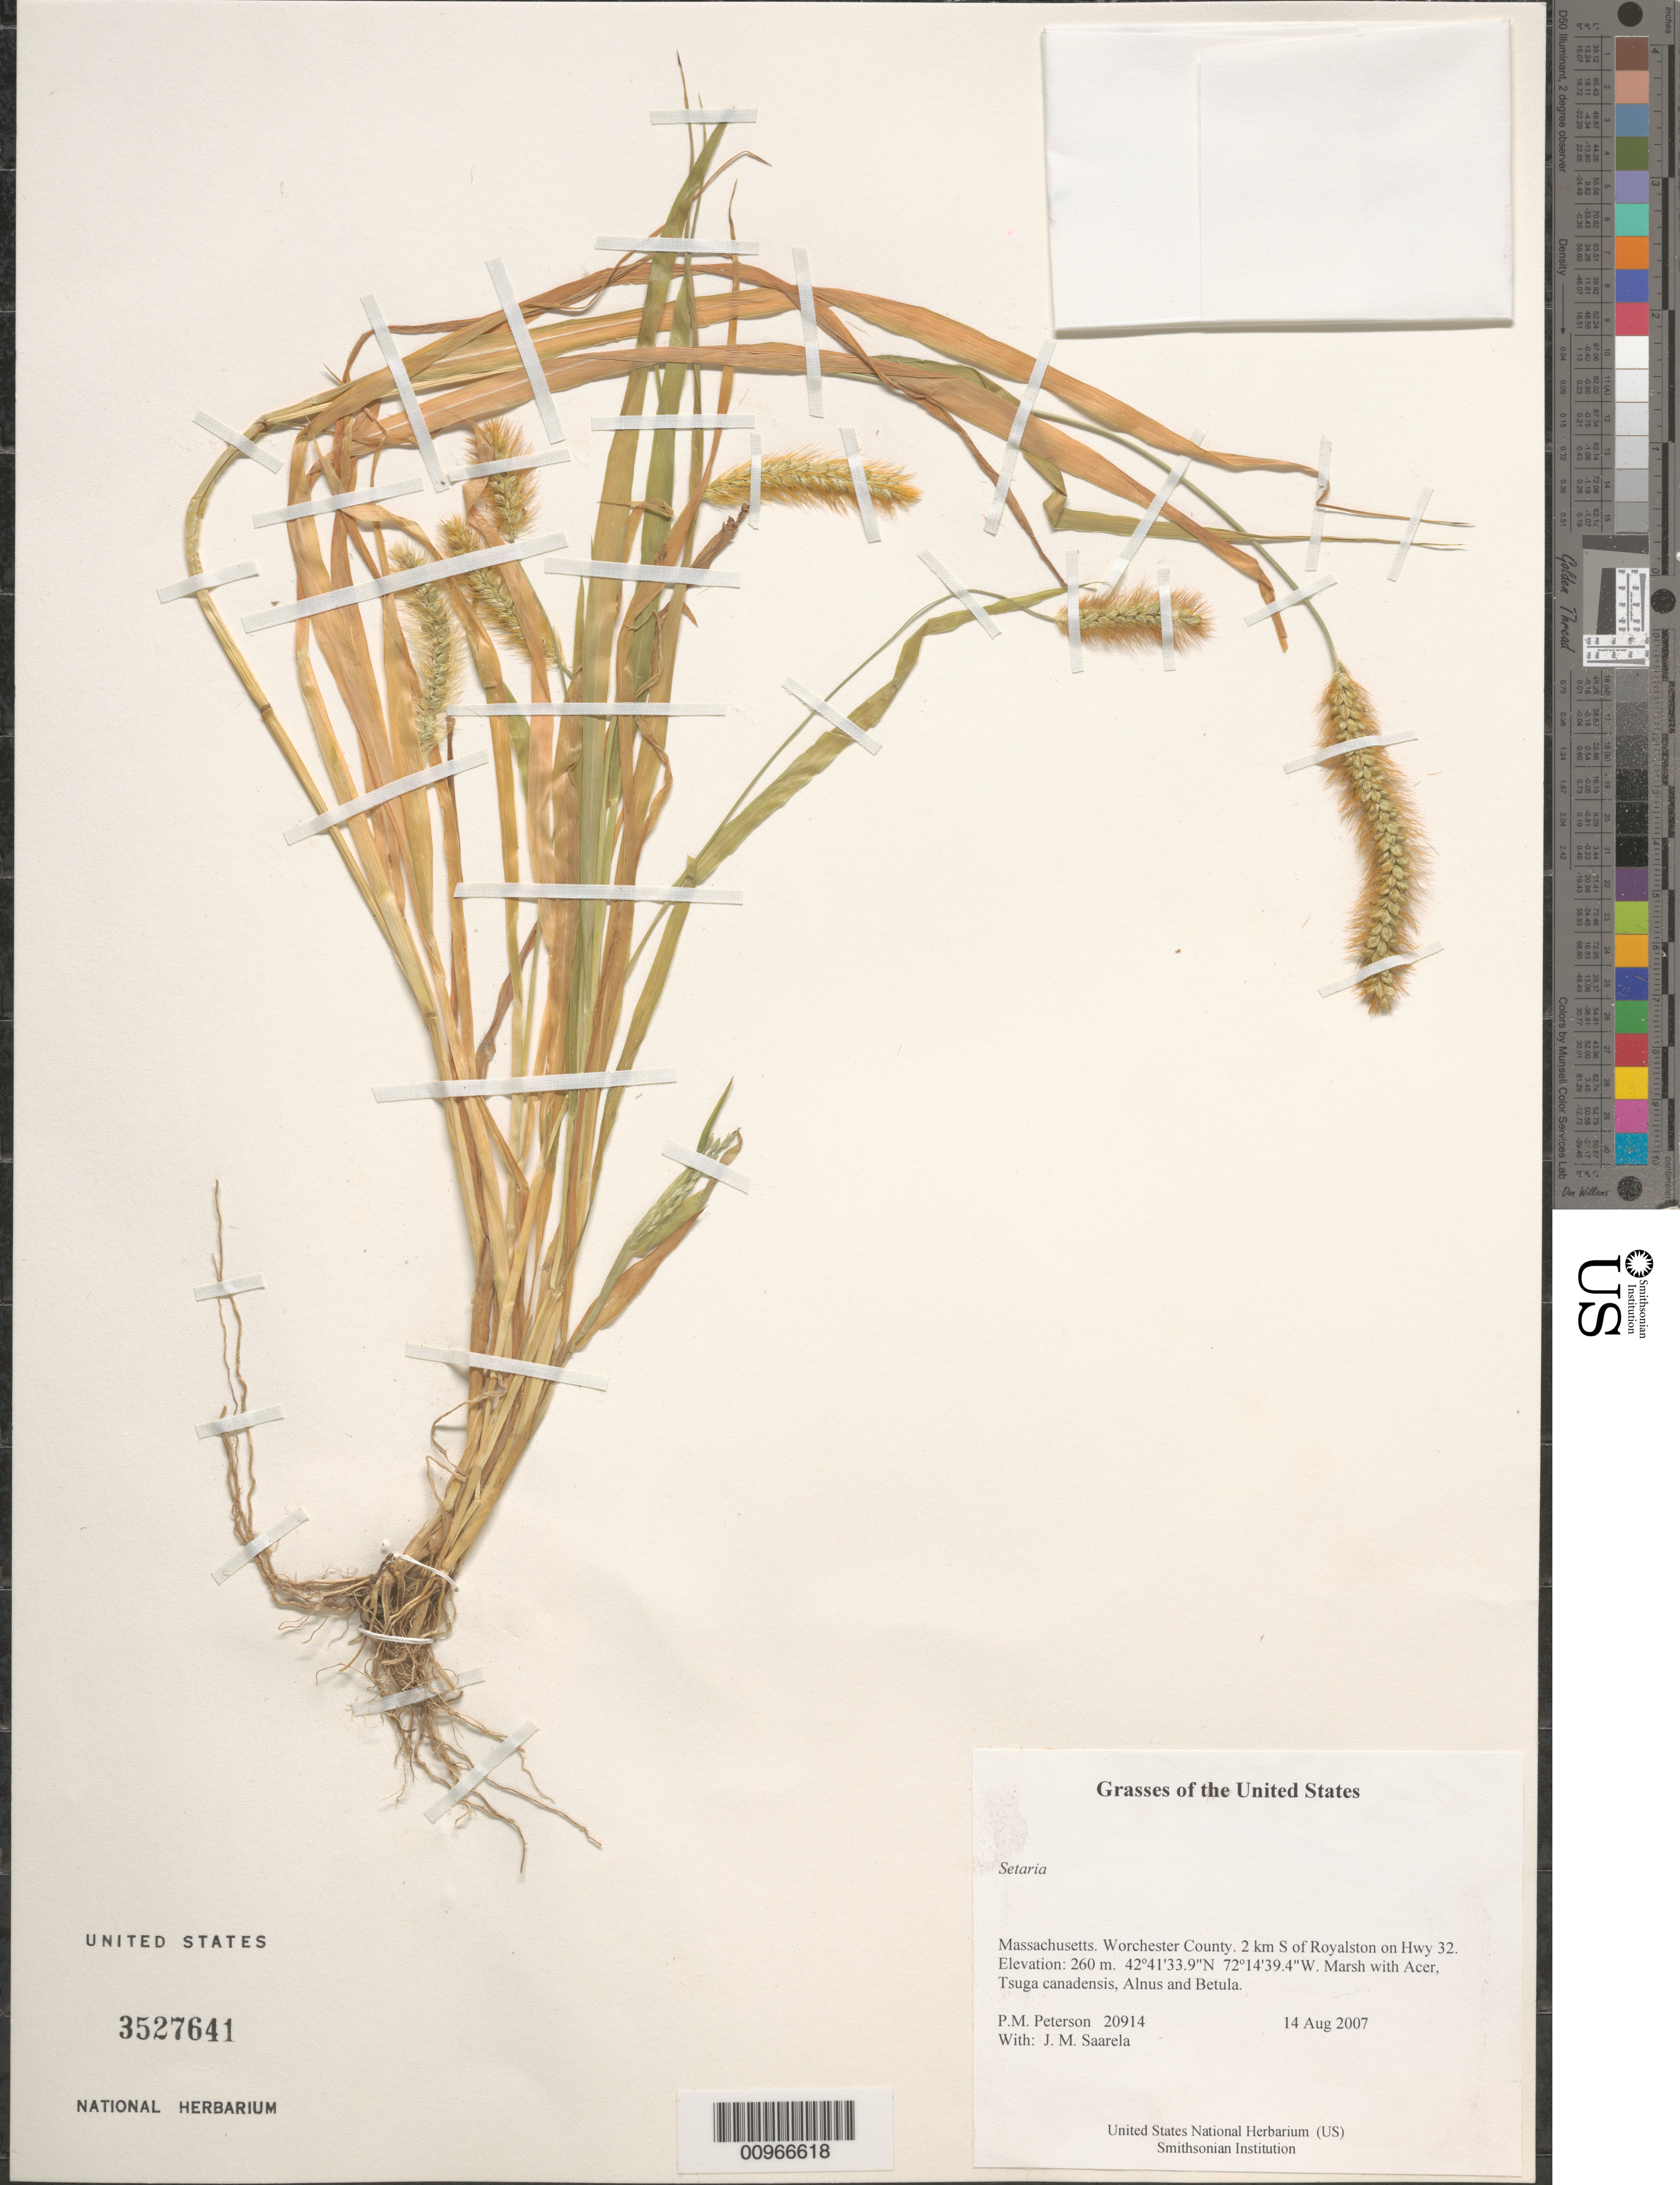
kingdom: Plantae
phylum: Tracheophyta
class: Liliopsida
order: Poales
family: Poaceae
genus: Setaria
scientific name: Setaria sp.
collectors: P. M. Peterson & J. Saarela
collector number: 20914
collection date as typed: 14 Aug 2007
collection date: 2007-08-14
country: United States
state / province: Massachusetts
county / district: Worchester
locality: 2 km S of Royalston on Hwy 32.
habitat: Marsh with Acer, Tsuga canadensis, Alnus and Betula.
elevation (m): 260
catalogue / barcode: US 3527641